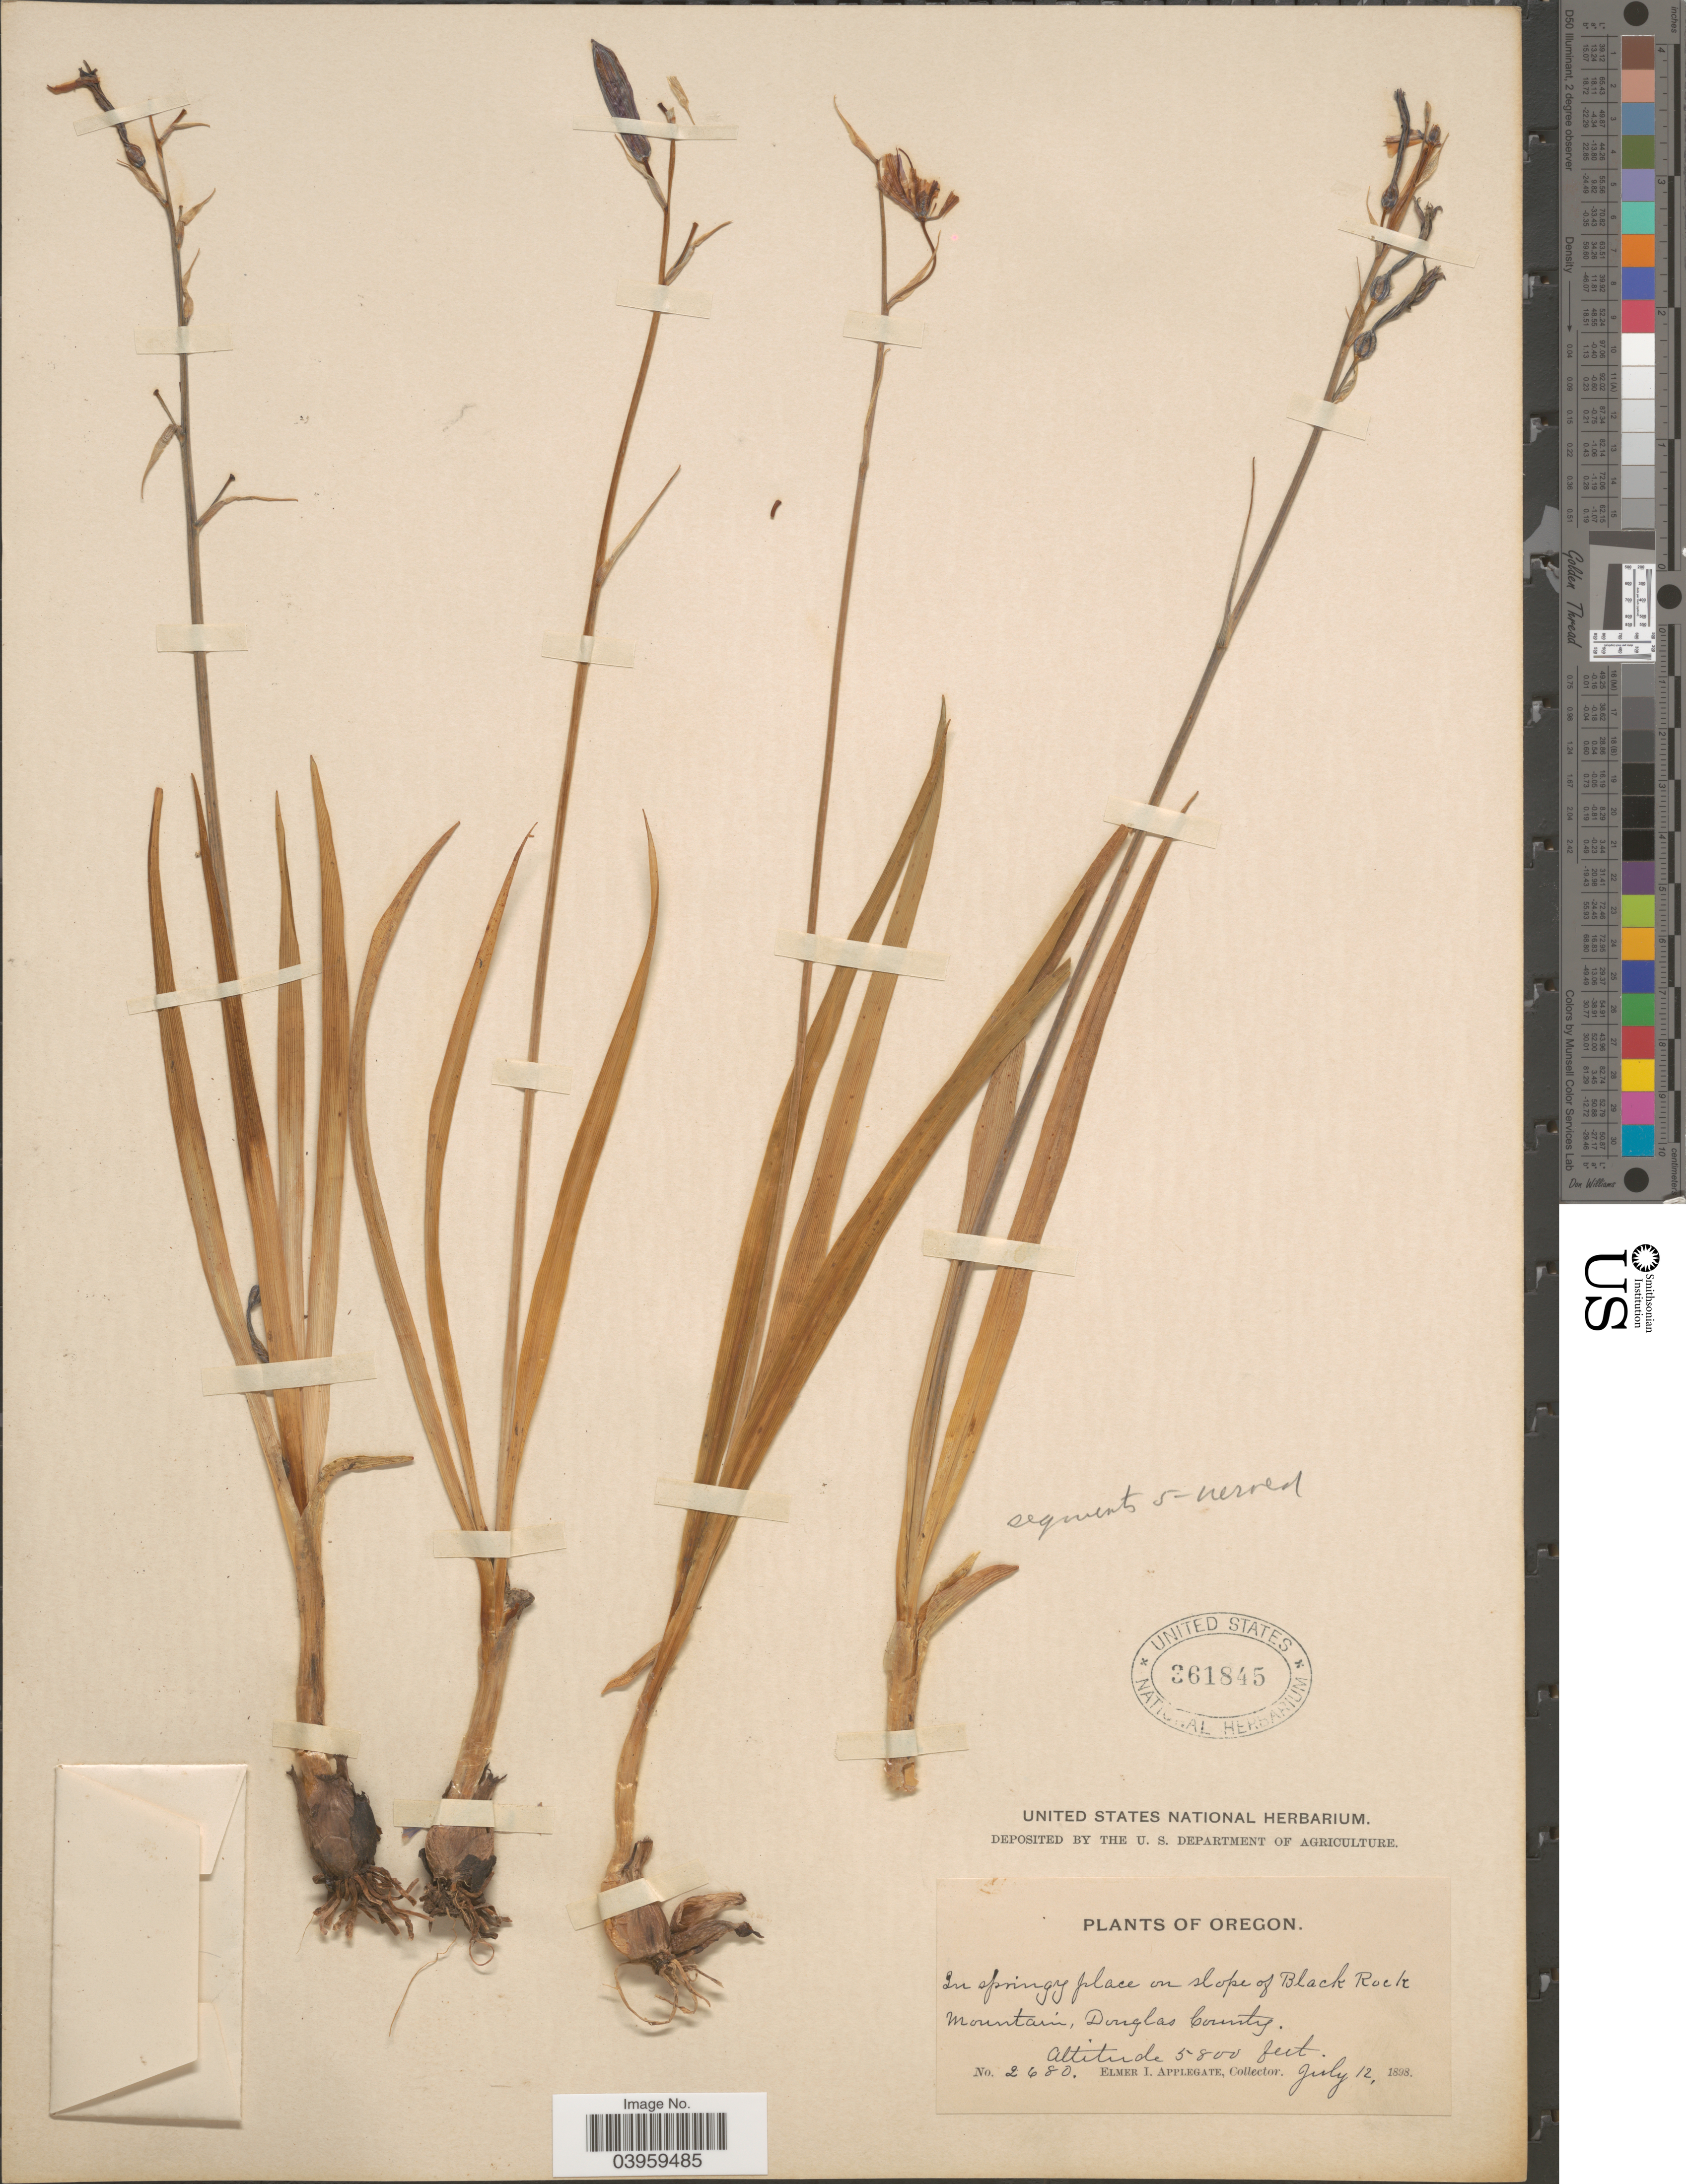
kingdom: Plantae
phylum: Tracheophyta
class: Liliopsida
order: Asparagales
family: Asparagaceae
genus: Camassia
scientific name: Camassia leichtlinii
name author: (Baker) S. Watson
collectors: E. I. Applegate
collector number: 2680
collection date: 1898-07-12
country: United States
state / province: Oregon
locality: In springy place on slope of Black Rock Mountain, Douglas County.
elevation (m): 1768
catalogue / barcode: US 361845